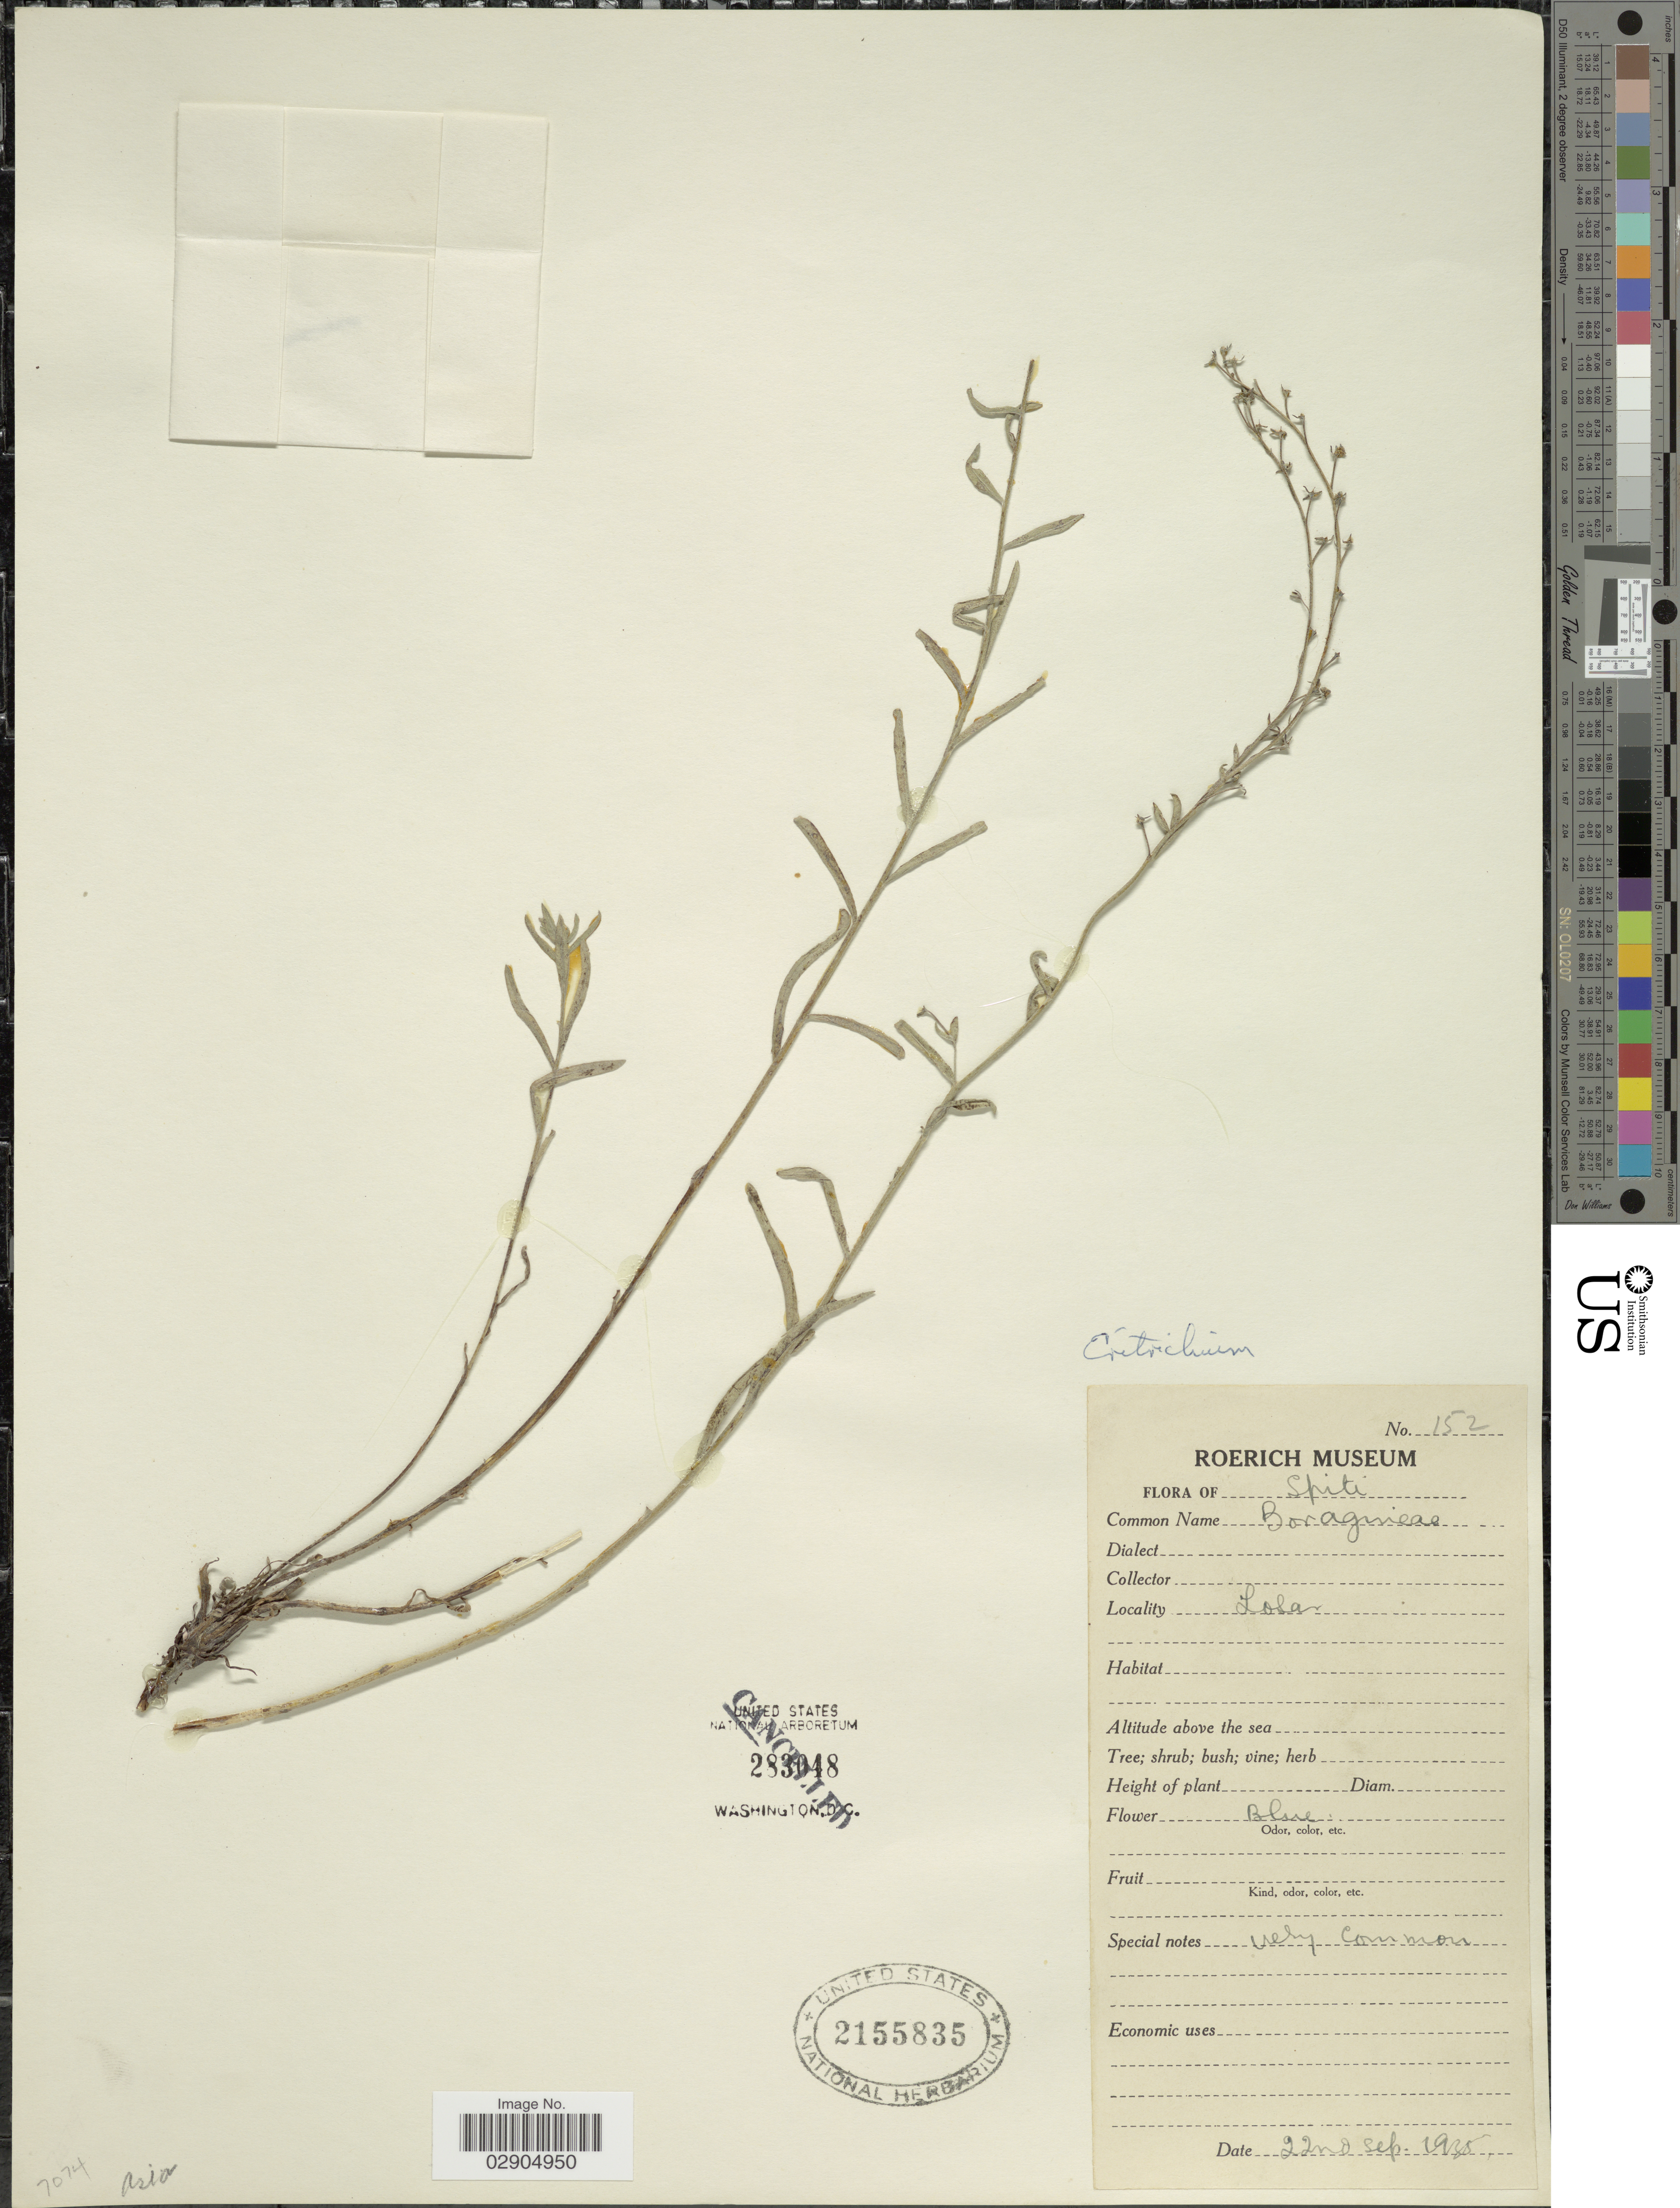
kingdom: Plantae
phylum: Tracheophyta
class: Magnoliopsida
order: Boraginales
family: Boraginaceae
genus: Eritrichium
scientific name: Eritrichium sp.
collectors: ex herb. Roerich Museum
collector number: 152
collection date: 1925-09-22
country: India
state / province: Himachal Pradesh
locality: Spiti. Losar.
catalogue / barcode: US 2155835